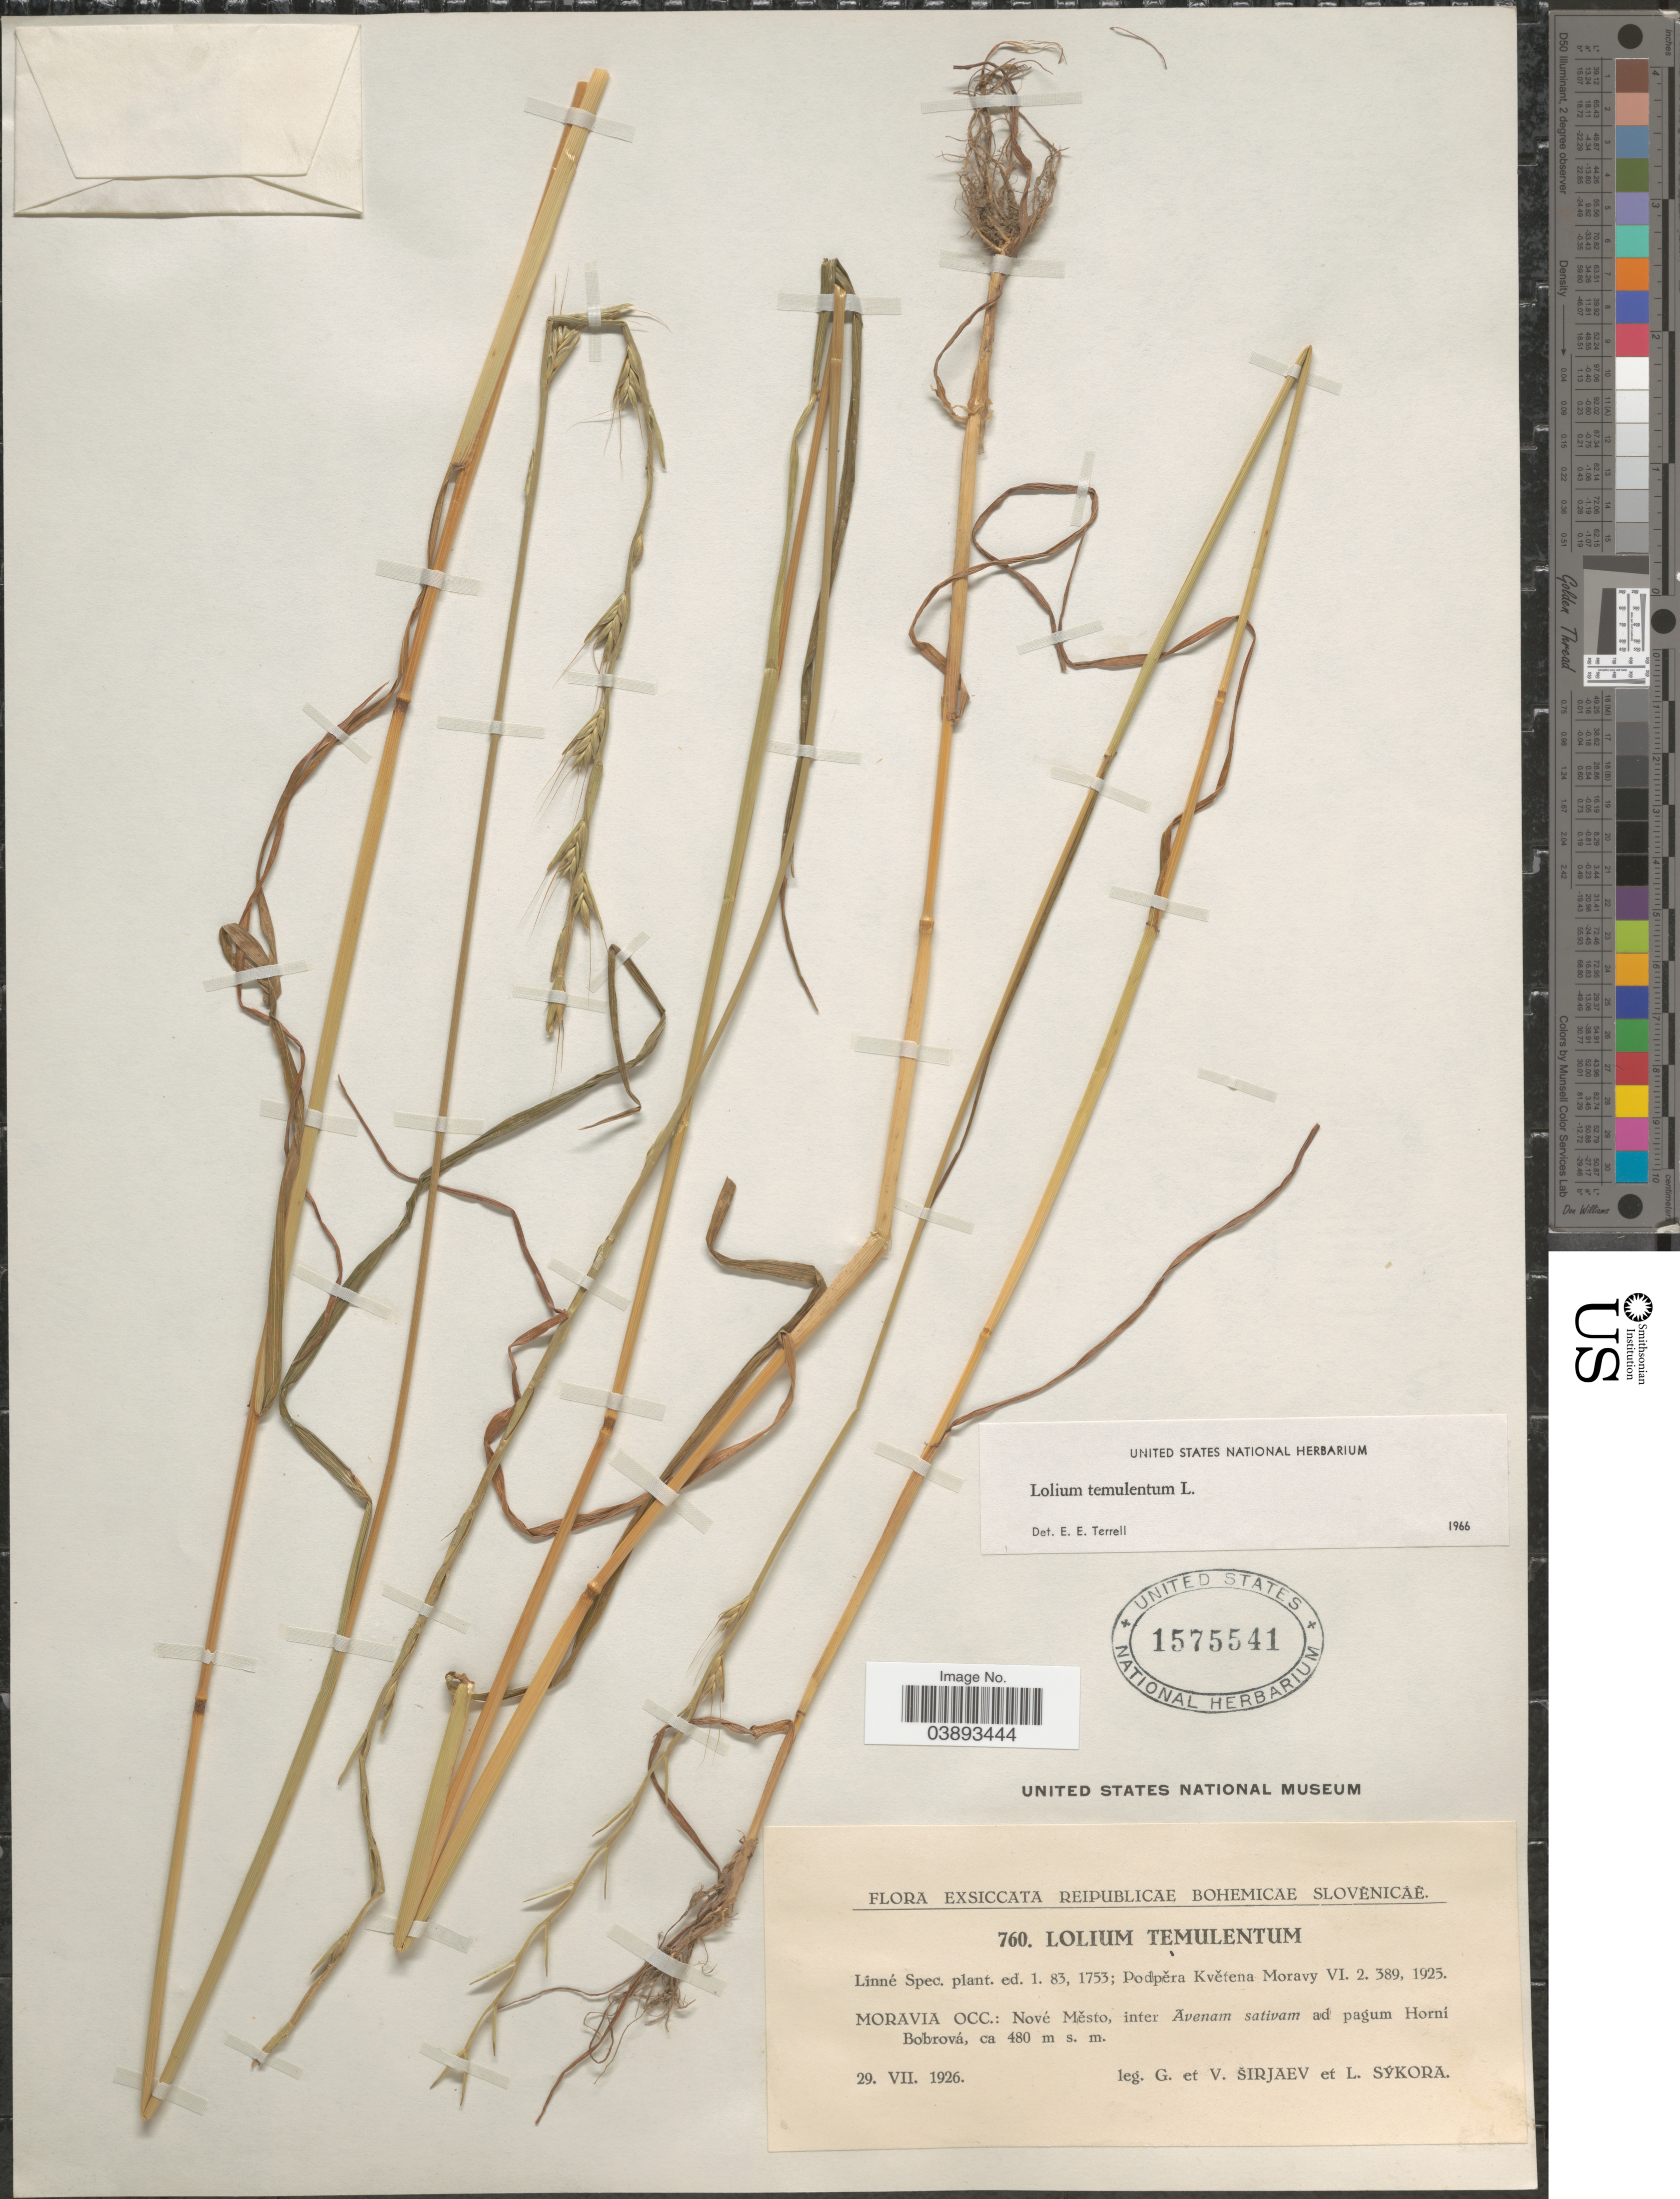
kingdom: Plantae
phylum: Tracheophyta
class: Liliopsida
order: Poales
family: Poaceae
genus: Lolium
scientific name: Lolium temulentum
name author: L.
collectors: G. Sirjaev, V. Sirjaev & L. Sykora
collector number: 760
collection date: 1926-07-29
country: Czechia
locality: Moravia Occ.: Nové Mĕsto, inter Avenam sativam ad pagum Horni Bobrová.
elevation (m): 480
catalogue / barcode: US 1575541